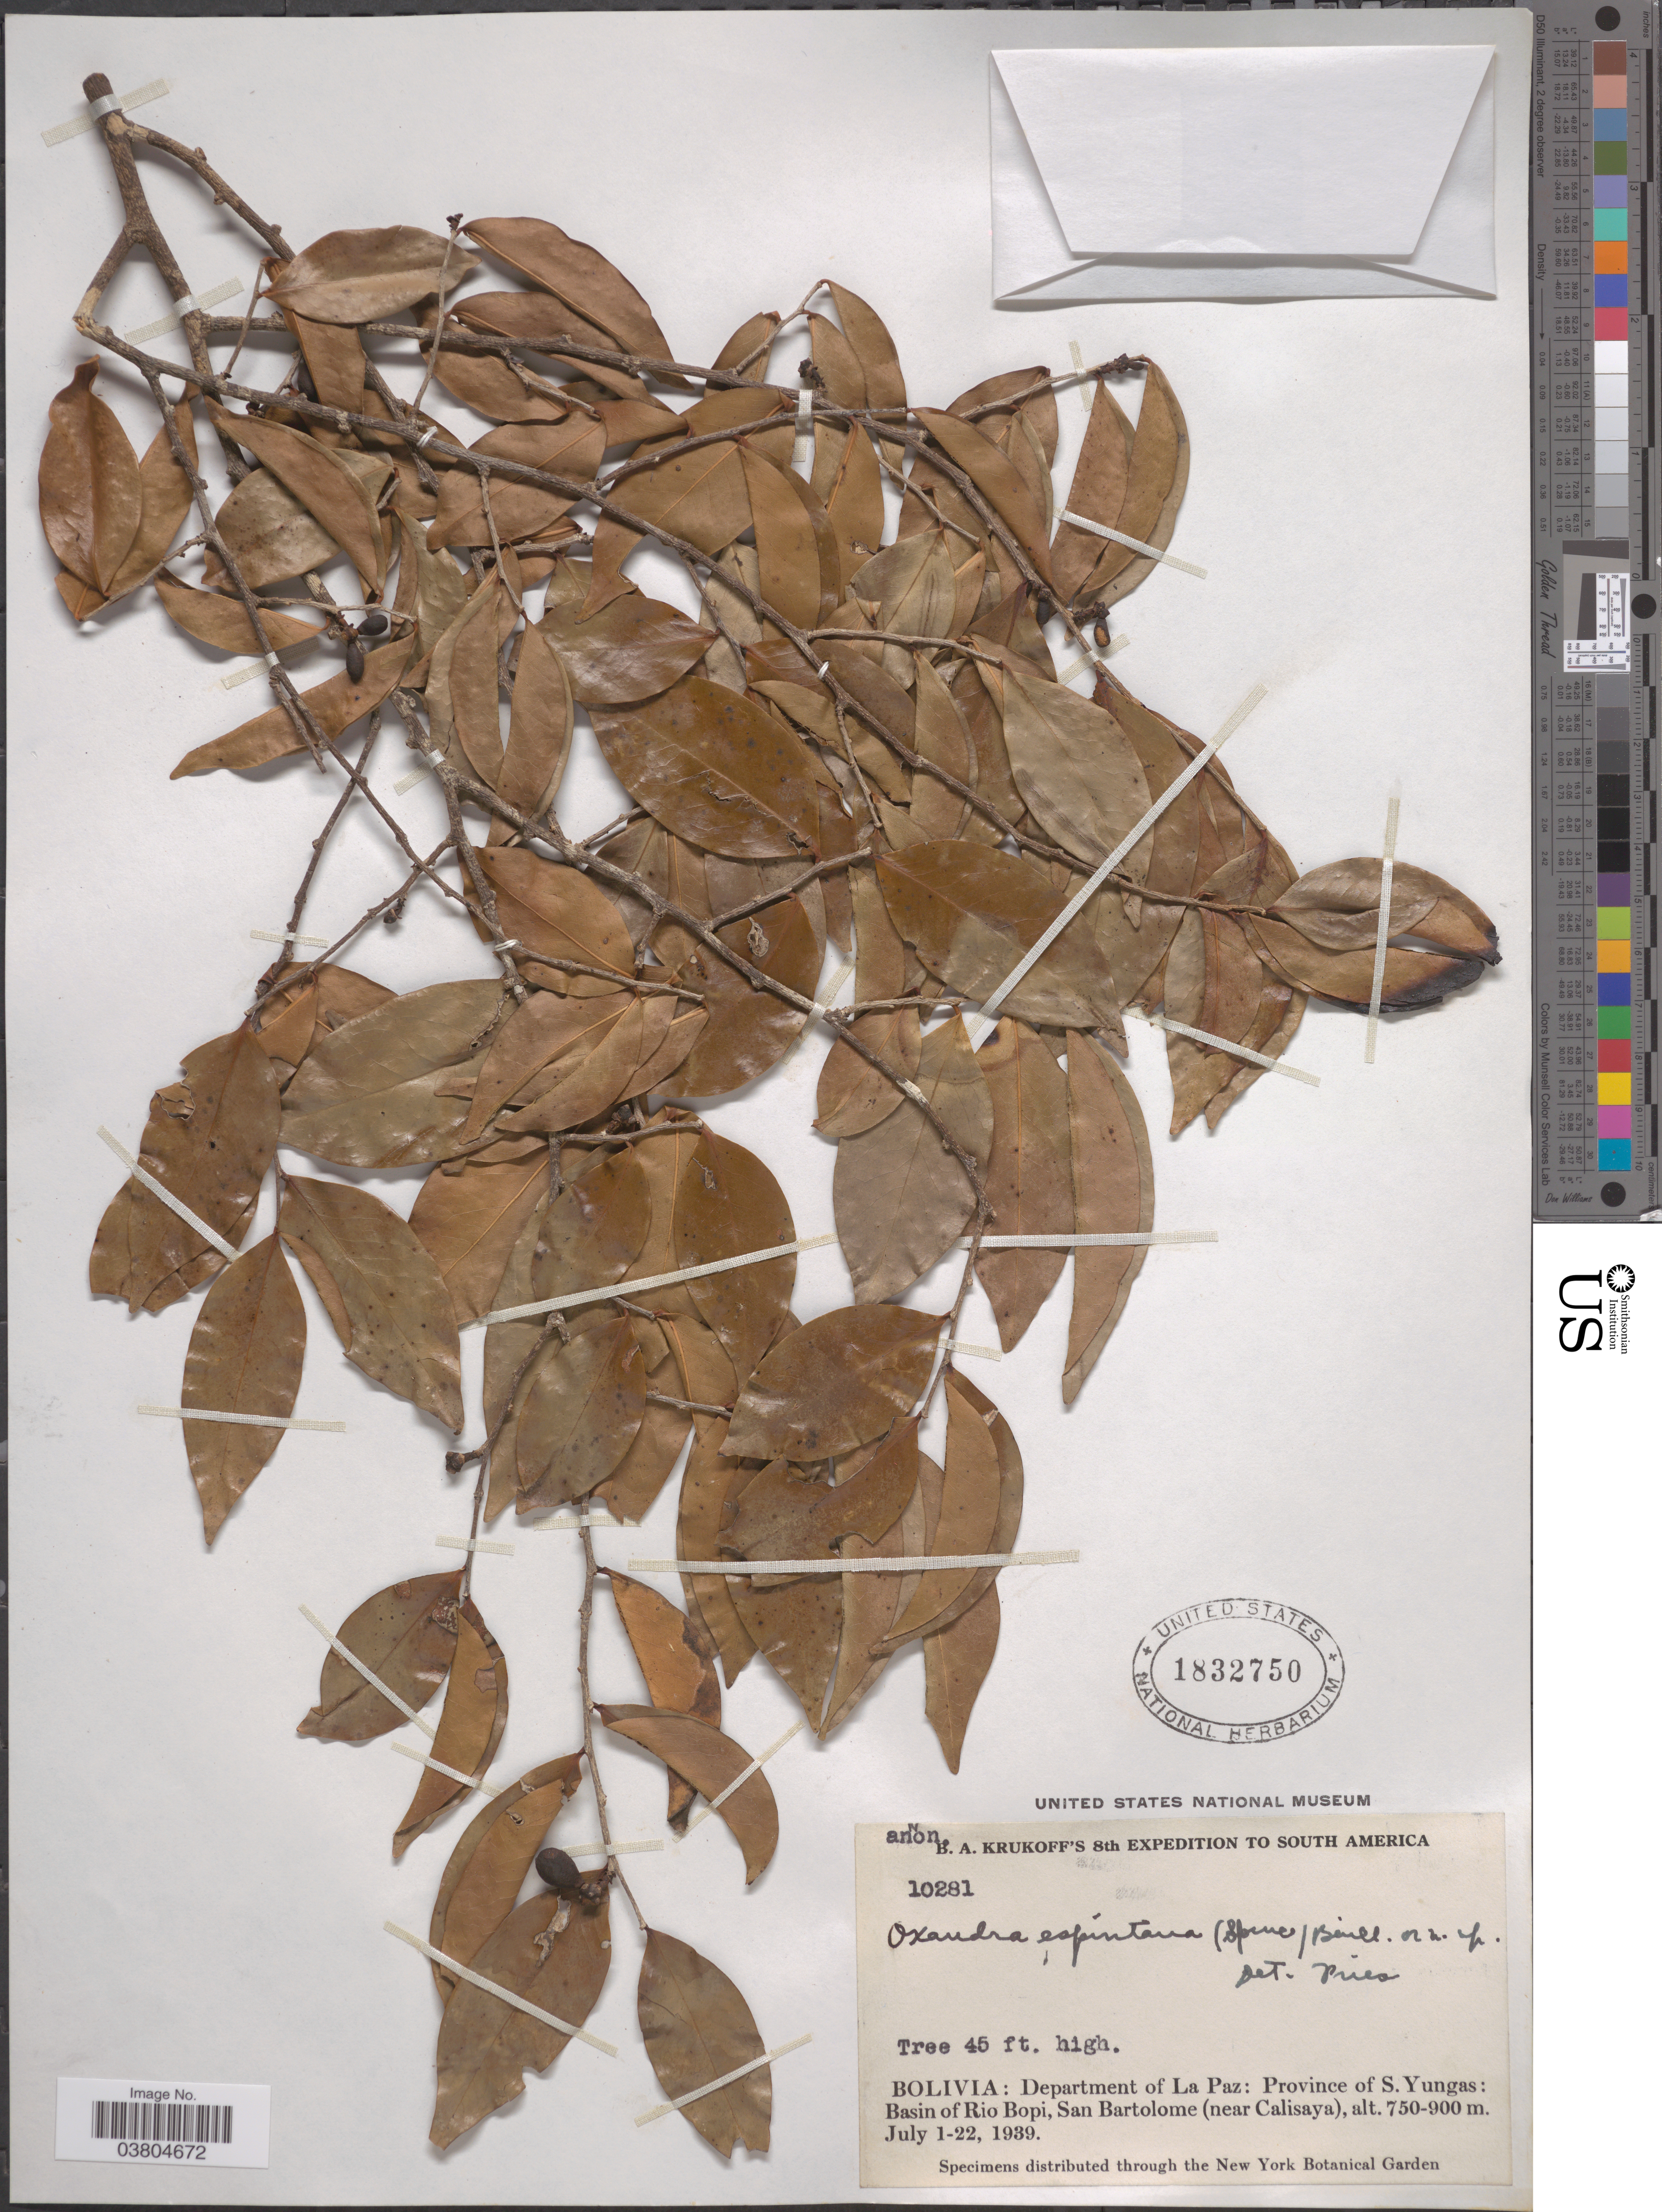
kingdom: Plantae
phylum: Tracheophyta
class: Magnoliopsida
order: Magnoliales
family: Annonaceae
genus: Oxandra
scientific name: Oxandra espintana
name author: (Spruce ex Benth.) Baill.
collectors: B. A. Krukoff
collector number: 10281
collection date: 1939-07-01/1939-07-22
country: Bolivia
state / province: La Paz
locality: Department of La Paz: Province of S. Yungas: Basin of Rio Bopi, San Bartolome (near Calisaya).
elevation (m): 750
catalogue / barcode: US 1832750